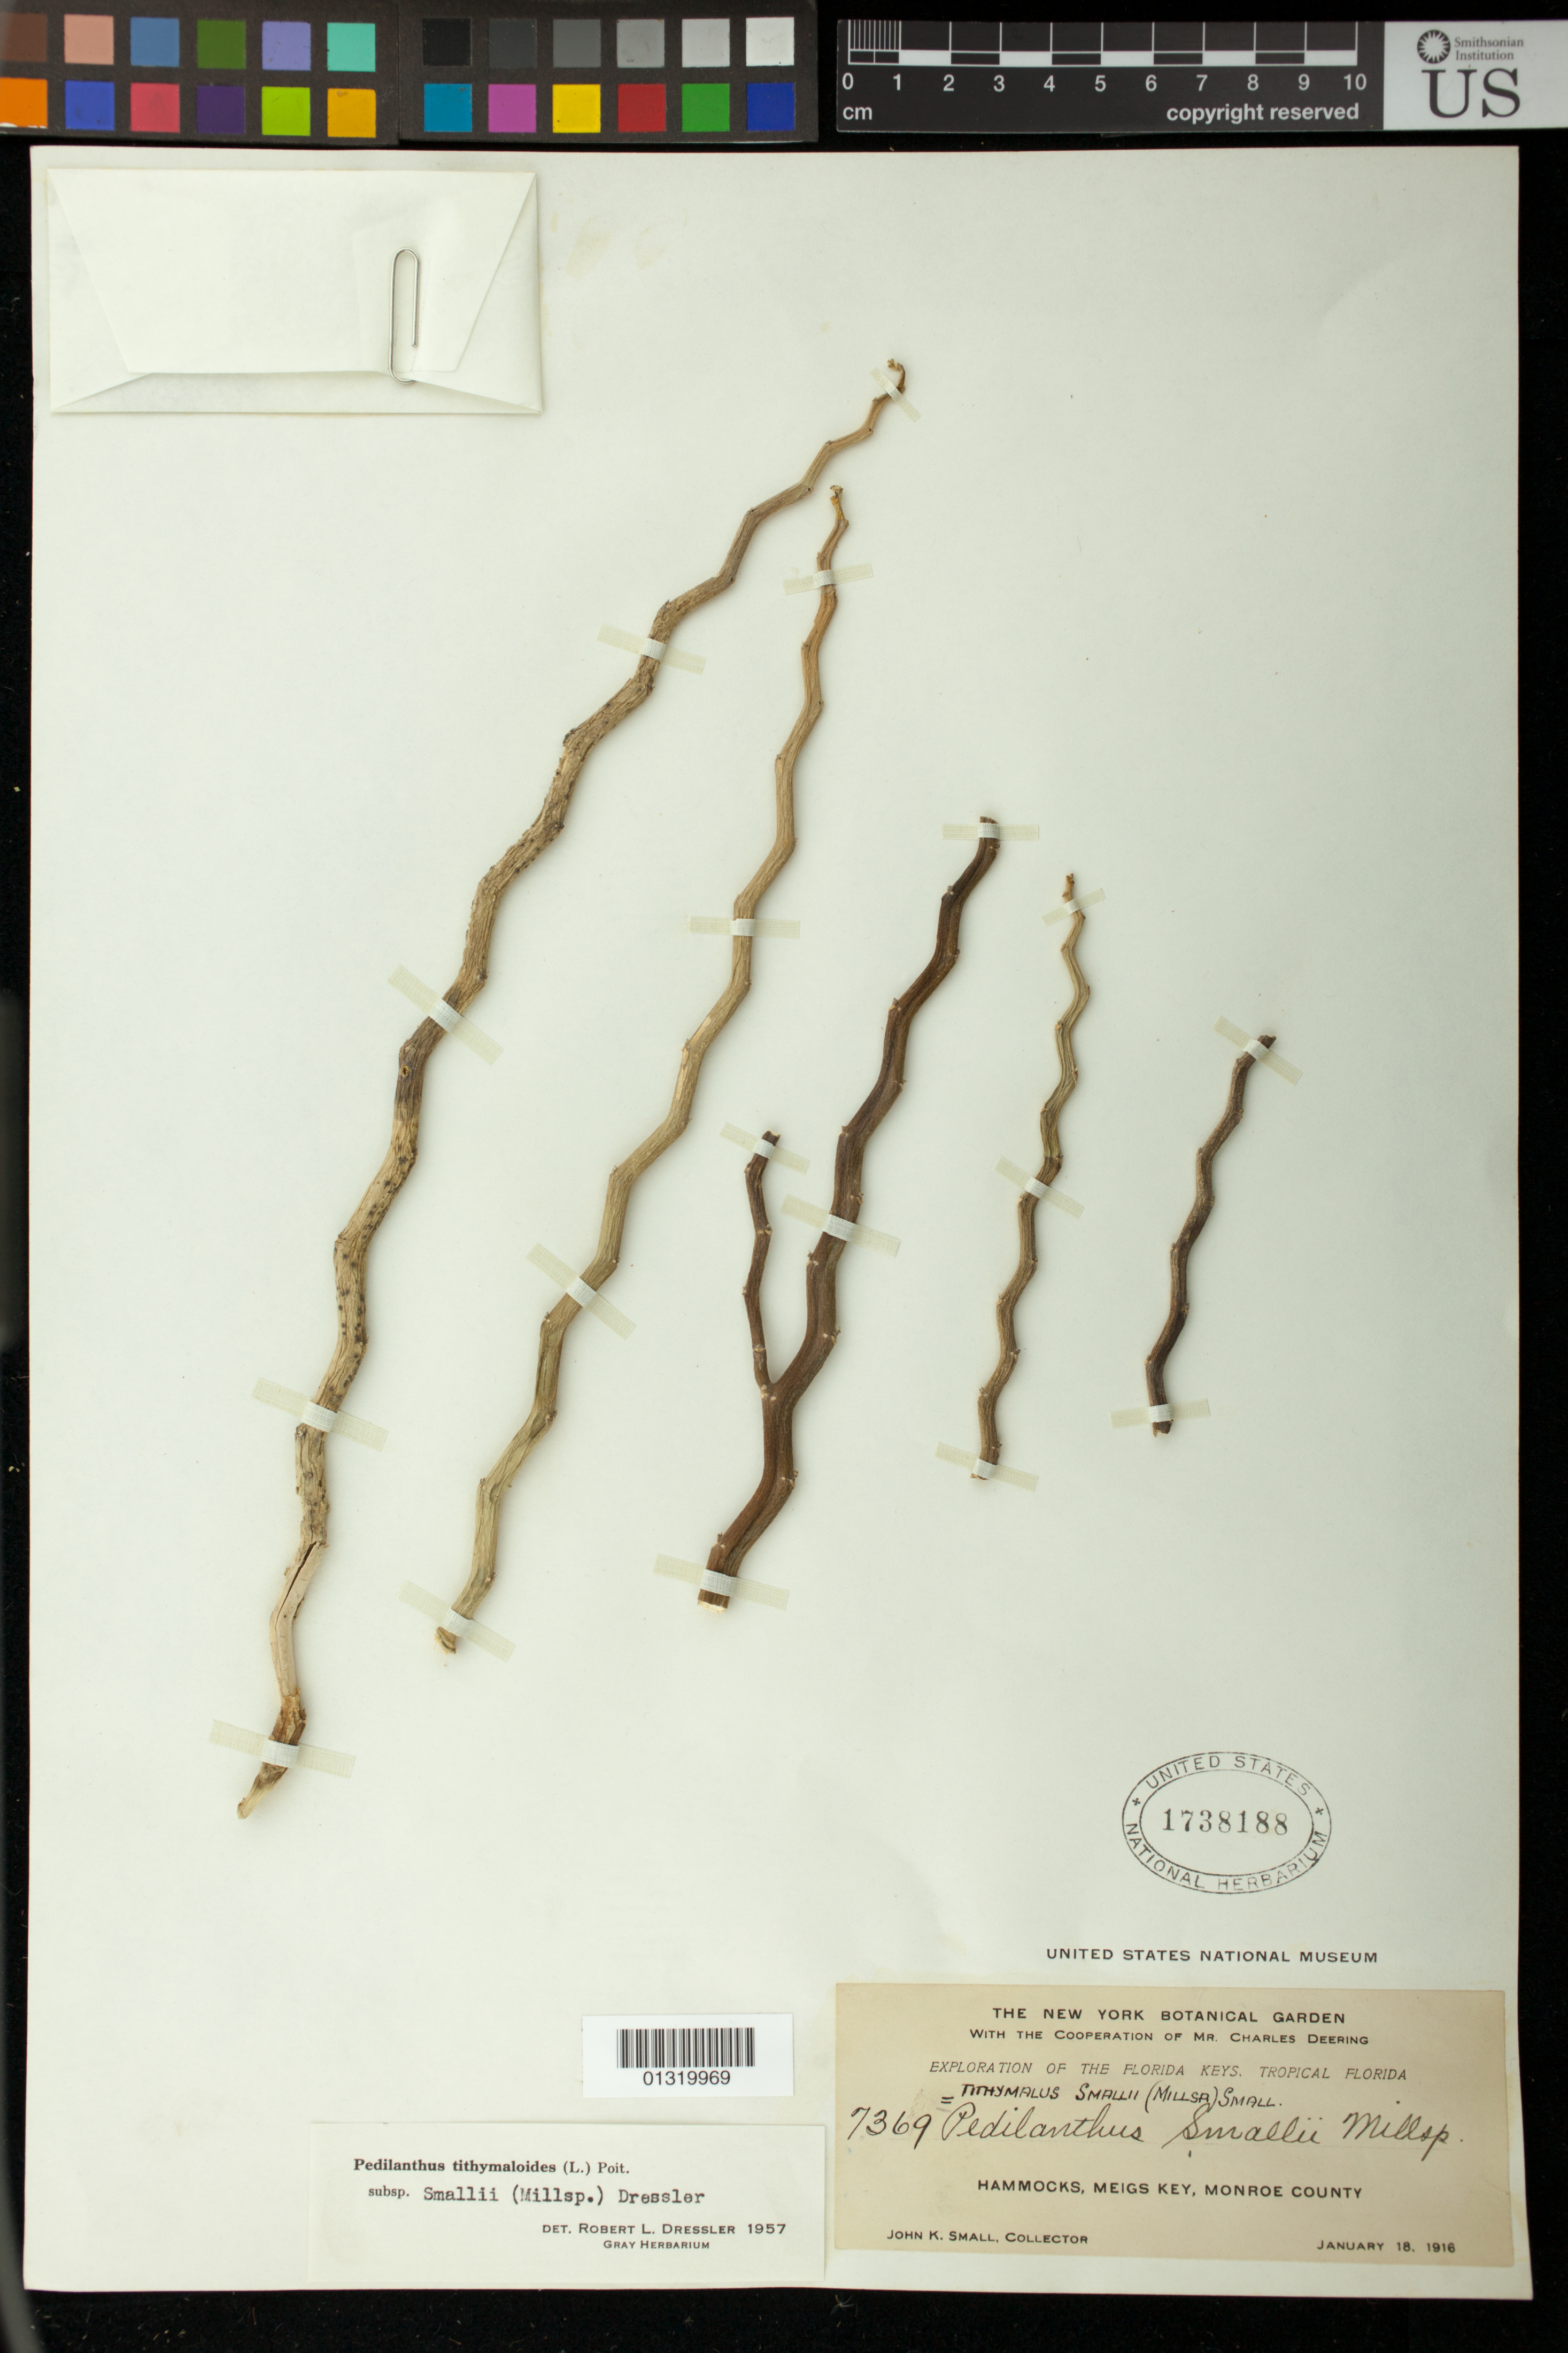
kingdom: Plantae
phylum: Tracheophyta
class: Magnoliopsida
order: Malpighiales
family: Euphorbiaceae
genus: Pedilanthus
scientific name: Pedilanthus tithymaloides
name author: (L.) Poit.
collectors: J. K. Small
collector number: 7369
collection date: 1916-01-18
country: United States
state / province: Florida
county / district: Miami-Dade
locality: Hammocks, Meigs Key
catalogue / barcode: US 1738188